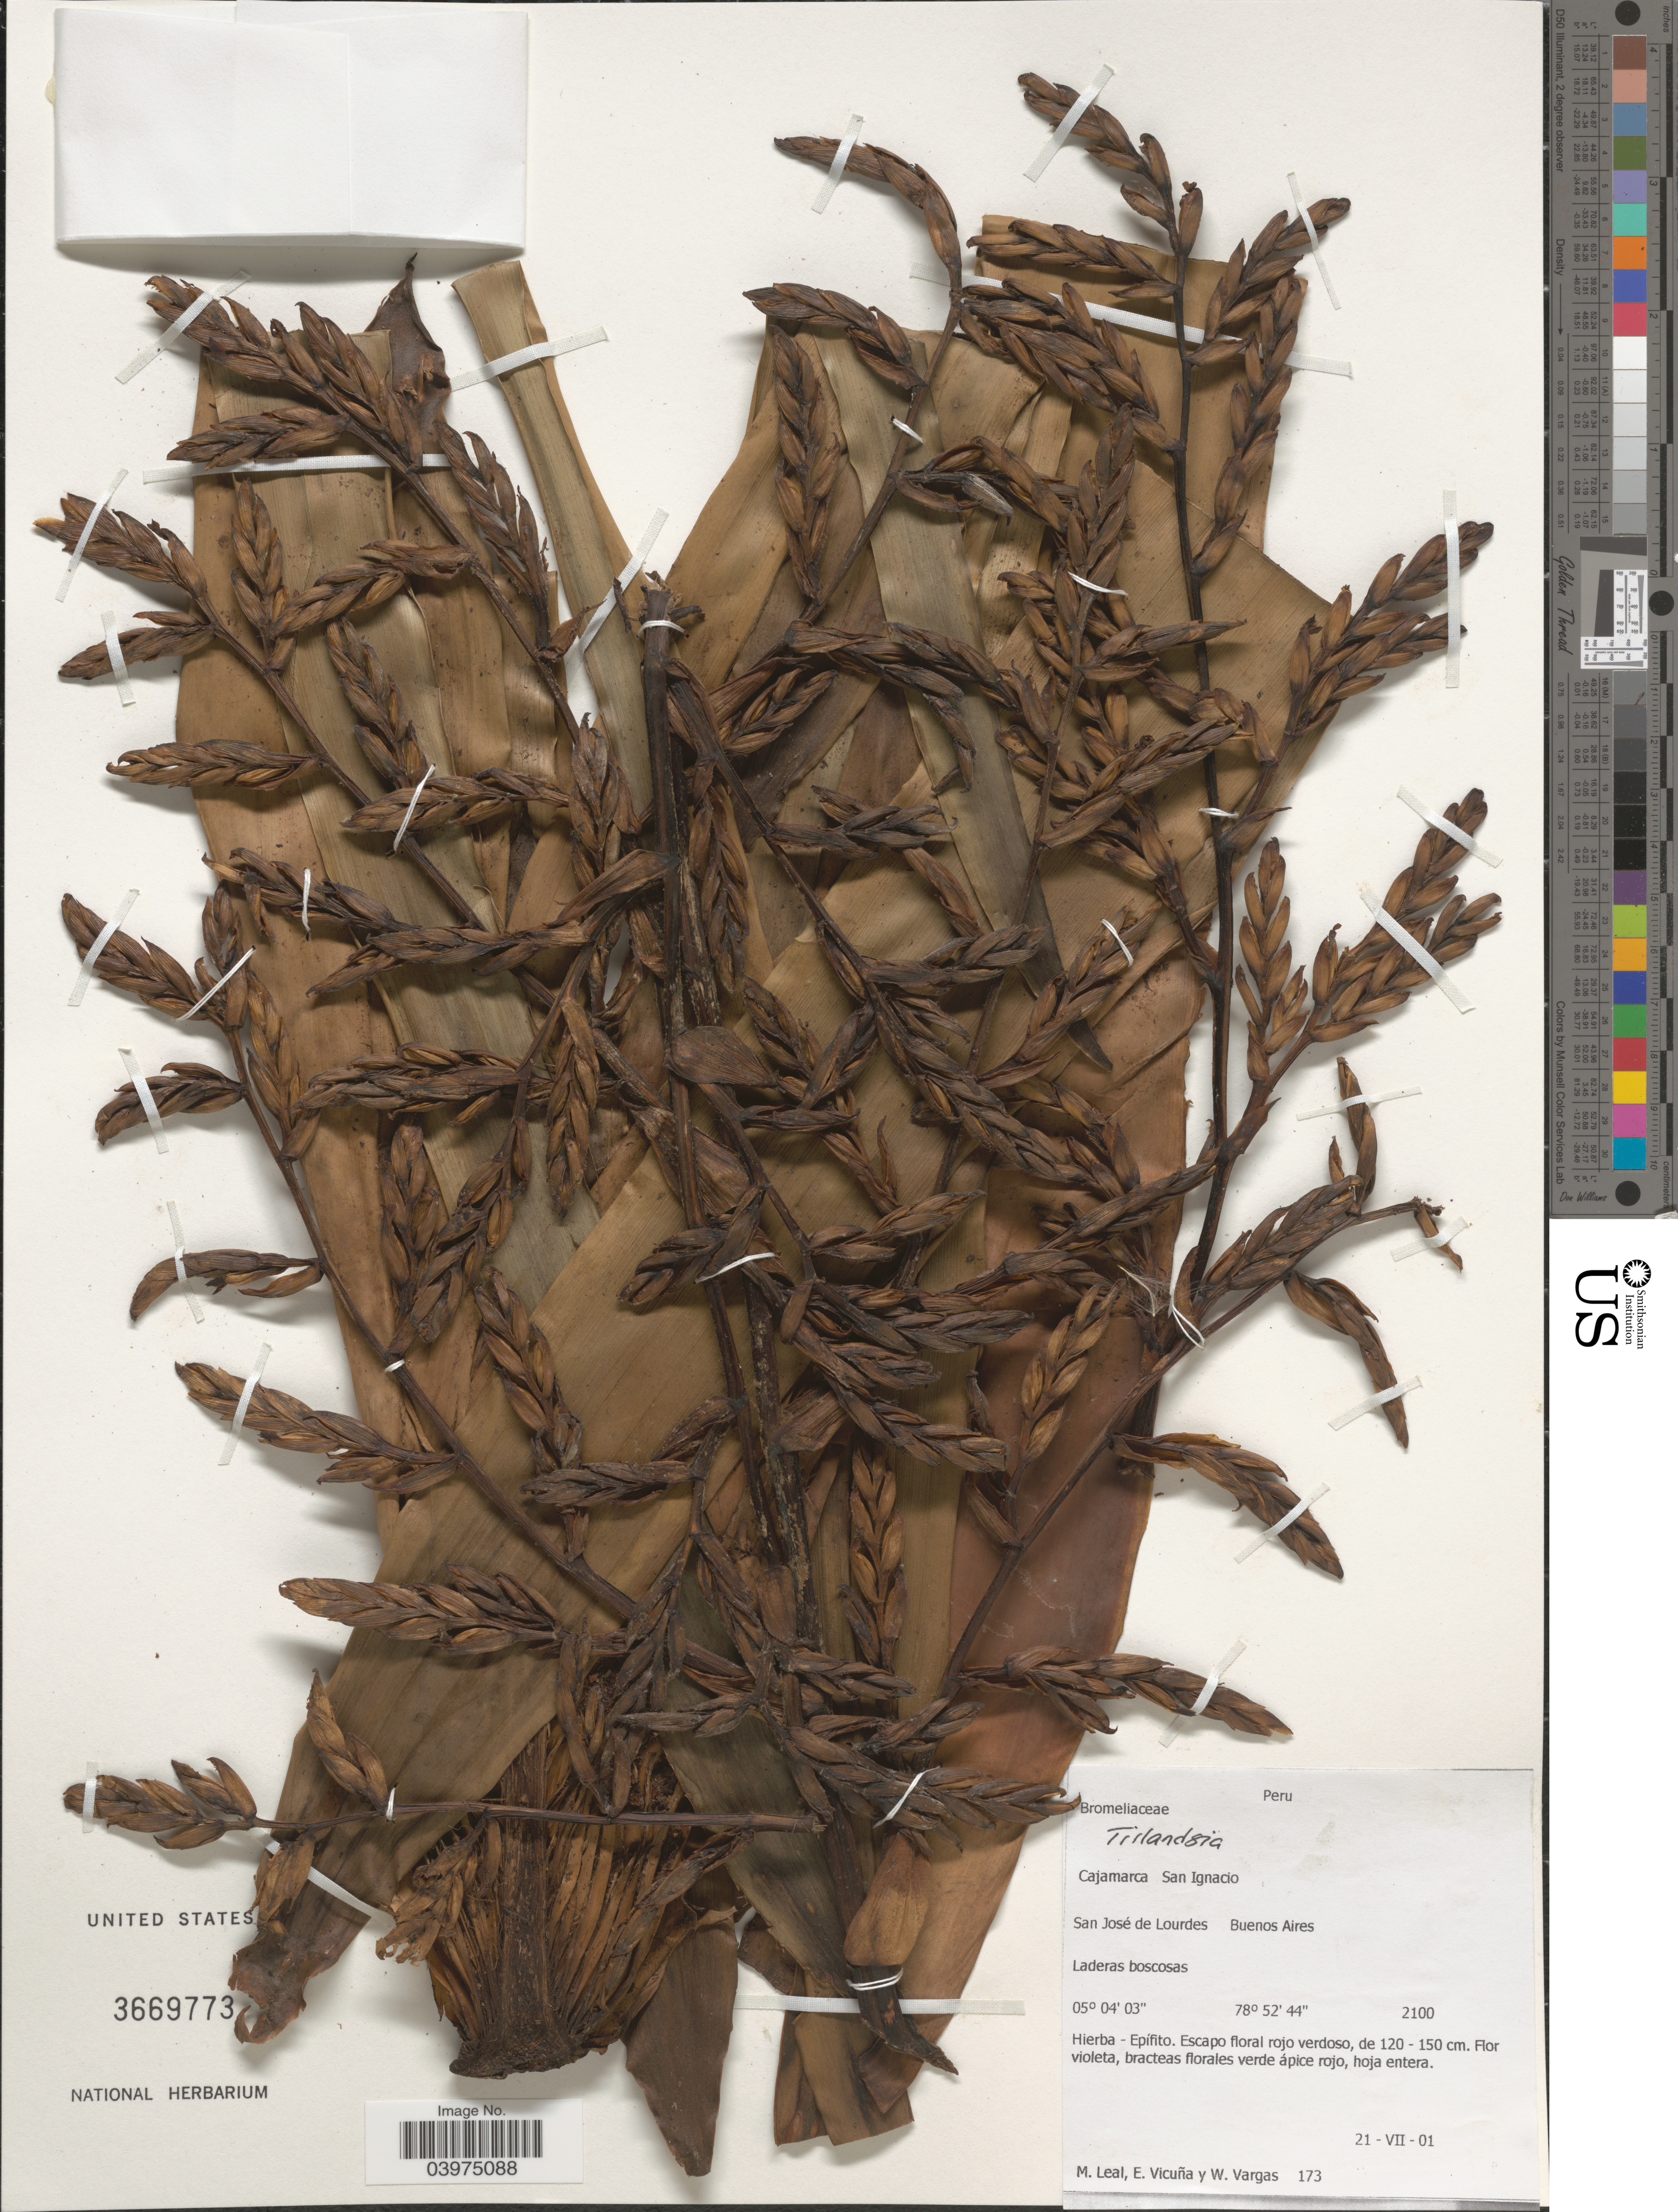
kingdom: Plantae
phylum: Tracheophyta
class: Liliopsida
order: Poales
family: Bromeliaceae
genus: Tillandsia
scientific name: Tillandsia sp.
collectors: M. E. Leal, E. Vicuña & W. Vargas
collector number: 173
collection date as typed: Transcribed d/m/y: 21/7/1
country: Peru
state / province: Cajamarca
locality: San Ignacio. San José de Lourdes. Buenos Aires.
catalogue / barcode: US 3669773